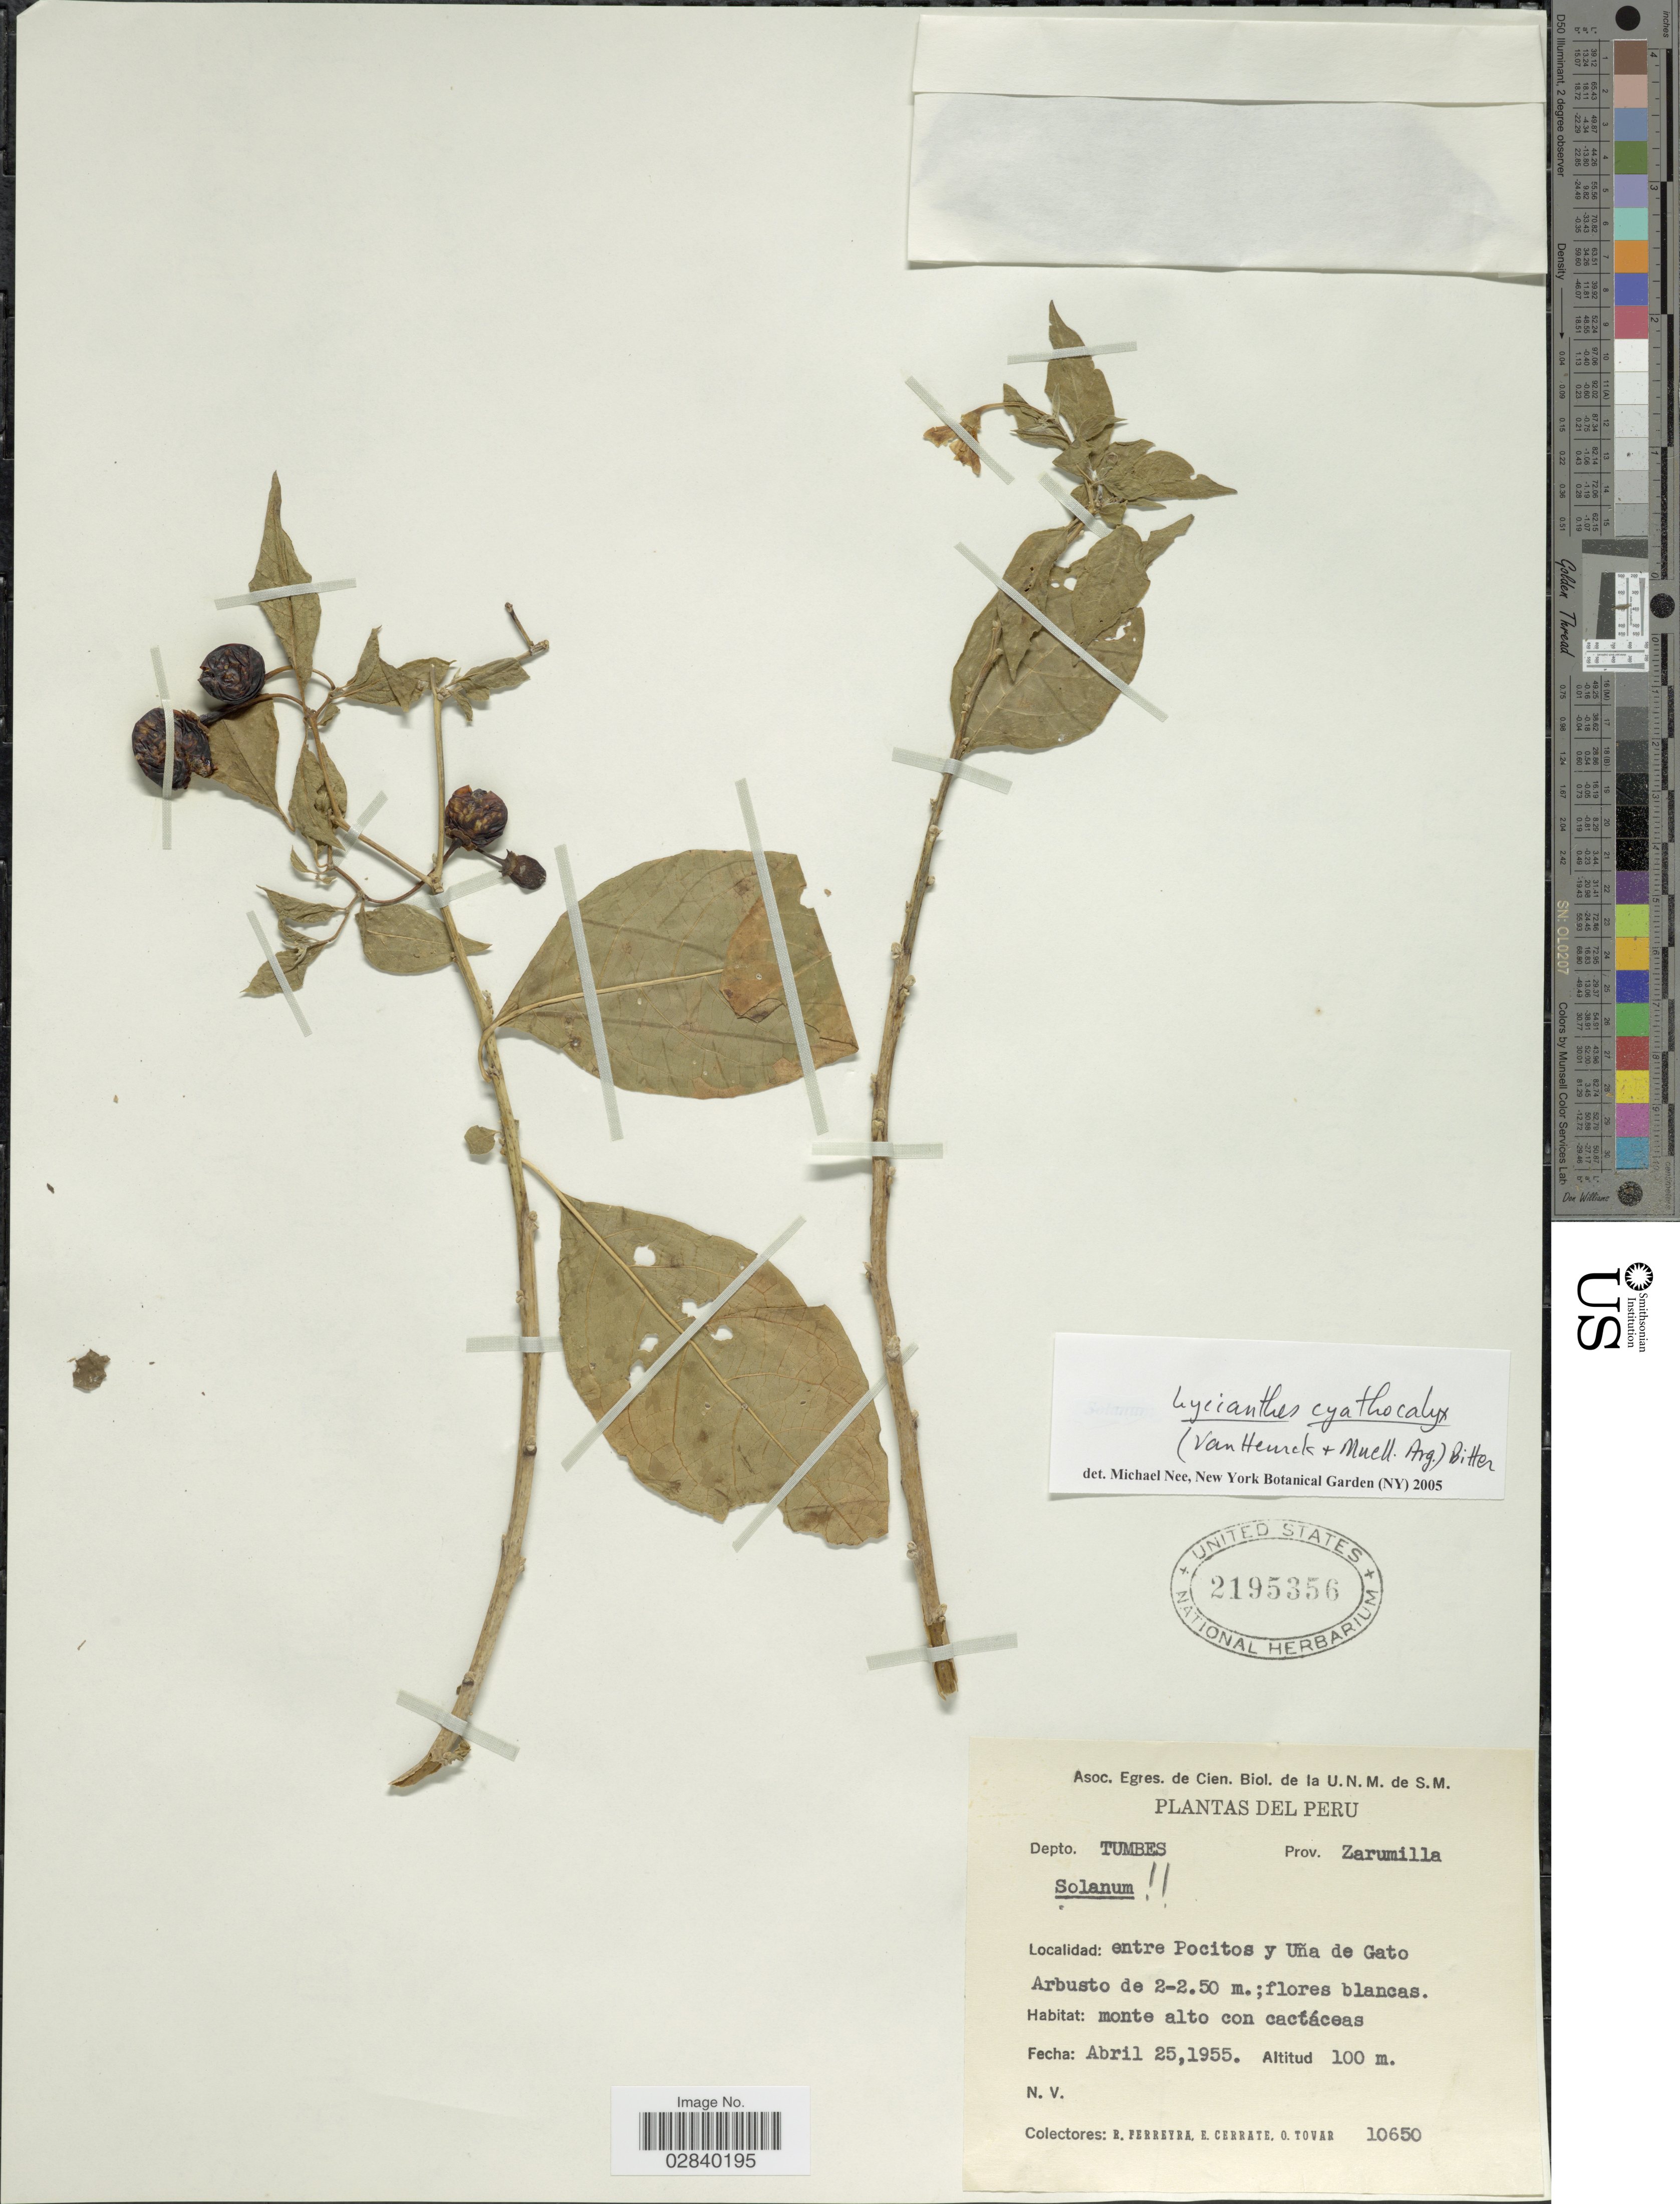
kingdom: Plantae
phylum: Tracheophyta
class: Magnoliopsida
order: Solanales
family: Solanaceae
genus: Lycianthes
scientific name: Lycianthes cyathocalyx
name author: (Van Heurck & Müll. Arg.) Bitter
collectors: R. A. Ferreyra, E. Cerrate & Ó. Tovar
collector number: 10650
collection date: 1955-04-25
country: Peru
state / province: Tumbes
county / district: Zarumilla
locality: Depto. Tumbes. Prov. Zarumilla. Entre Pocitos y Uña de Gato.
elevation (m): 100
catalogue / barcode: US 2195356